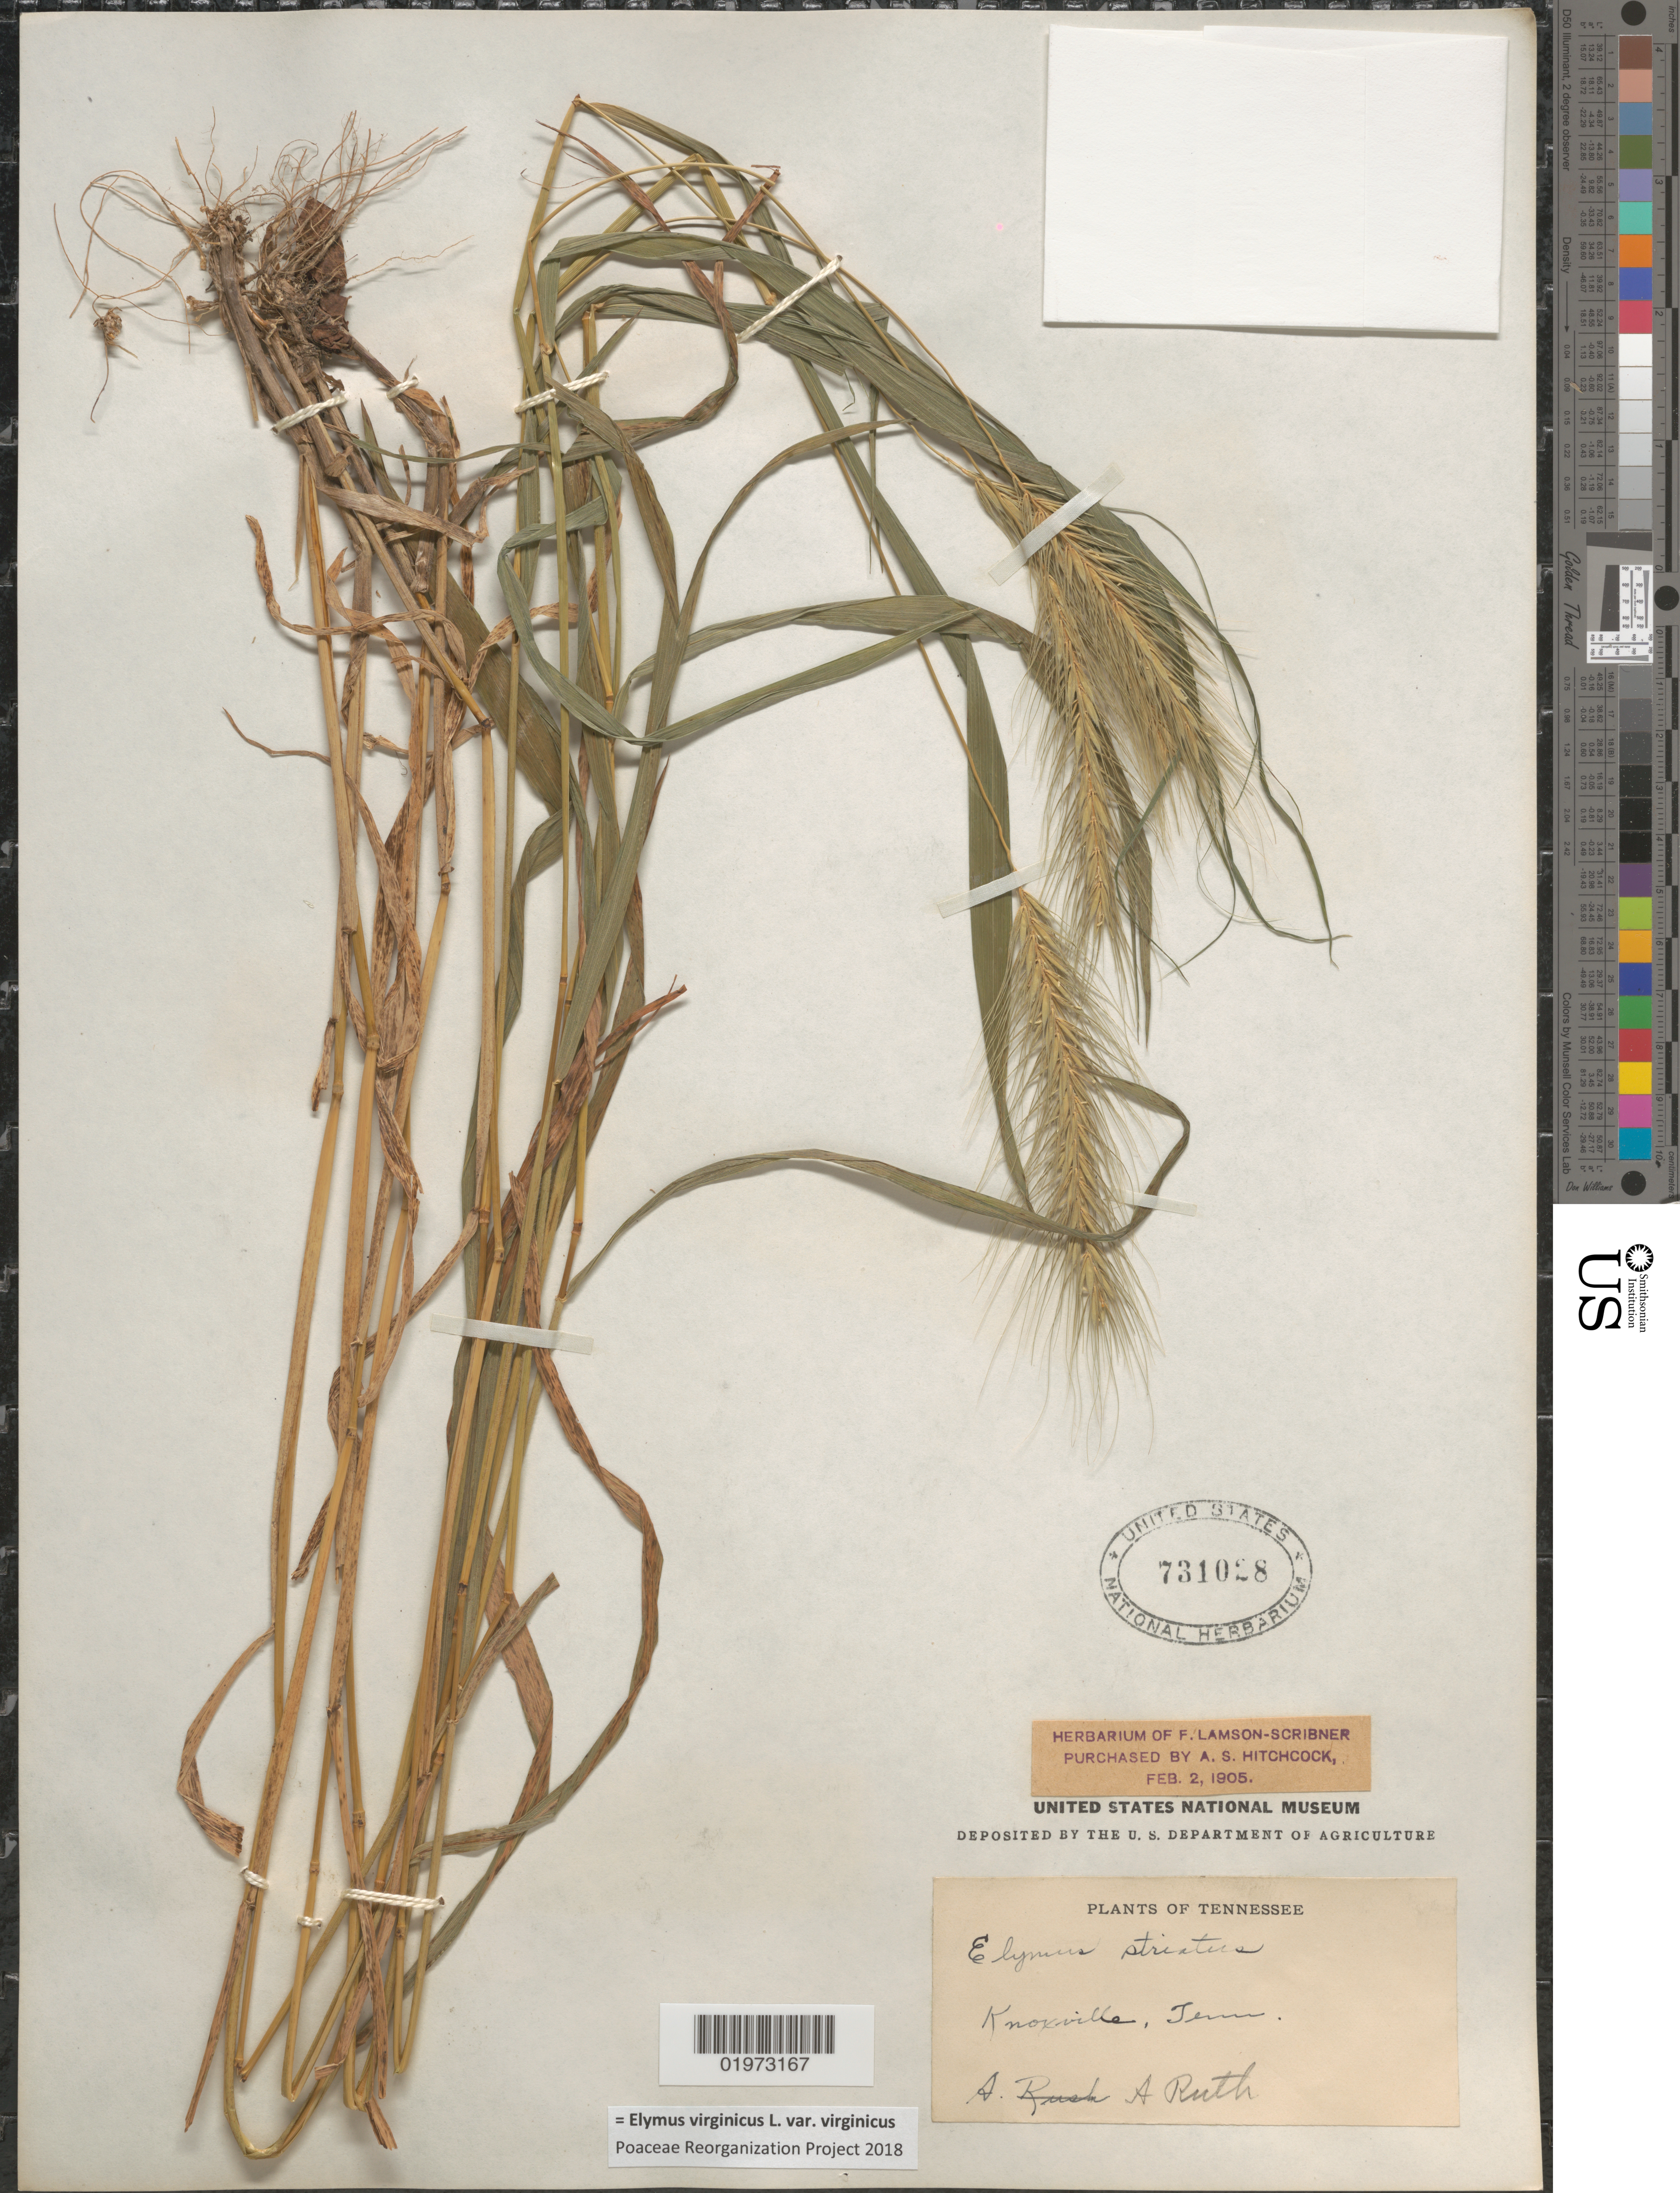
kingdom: Plantae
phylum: Tracheophyta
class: Liliopsida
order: Poales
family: Poaceae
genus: Elymus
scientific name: Elymus virginicus var. virginicus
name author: L.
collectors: A. Ruth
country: United States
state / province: Tennessee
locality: Knoxville.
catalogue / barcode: US 731028